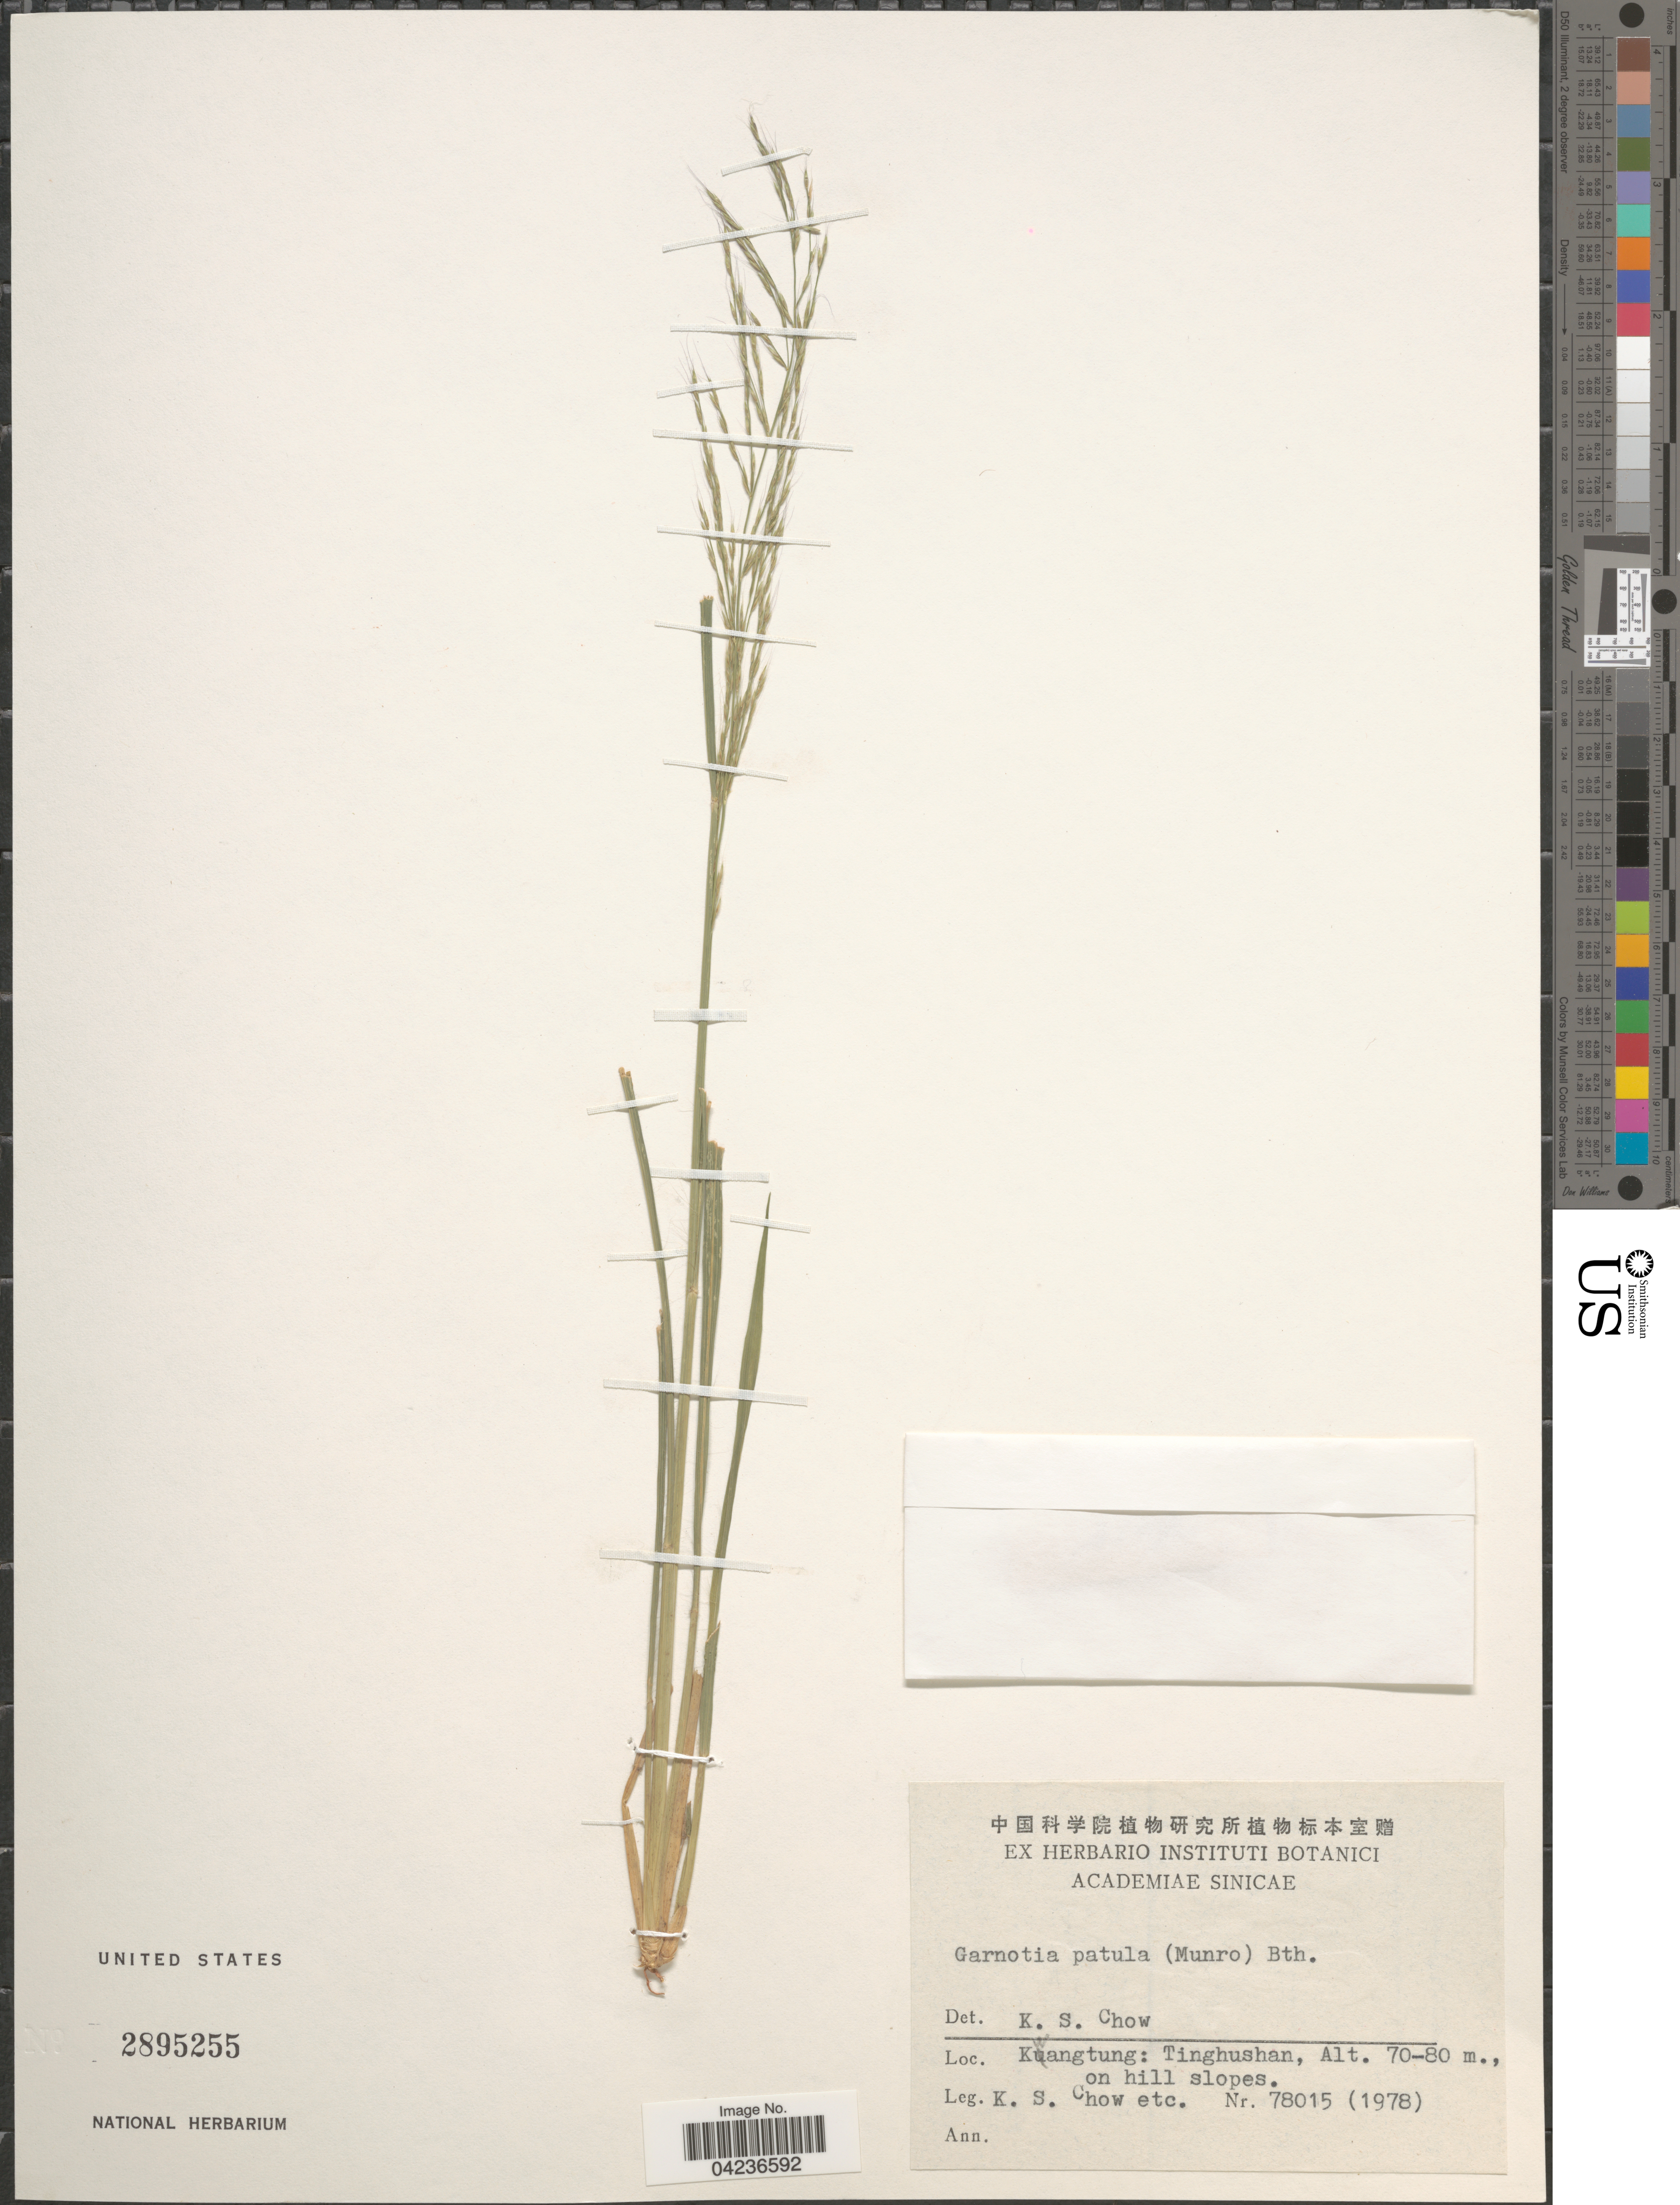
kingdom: Plantae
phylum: Tracheophyta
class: Liliopsida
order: Poales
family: Poaceae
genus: Garnotia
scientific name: Garnotia patula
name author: (Munro) Benth.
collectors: K. S. Chow & et al.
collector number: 78015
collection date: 1978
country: China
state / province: Guangdong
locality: Kwangtung: Tinghushan, on hill slopes.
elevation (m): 70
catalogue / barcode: US 2895255